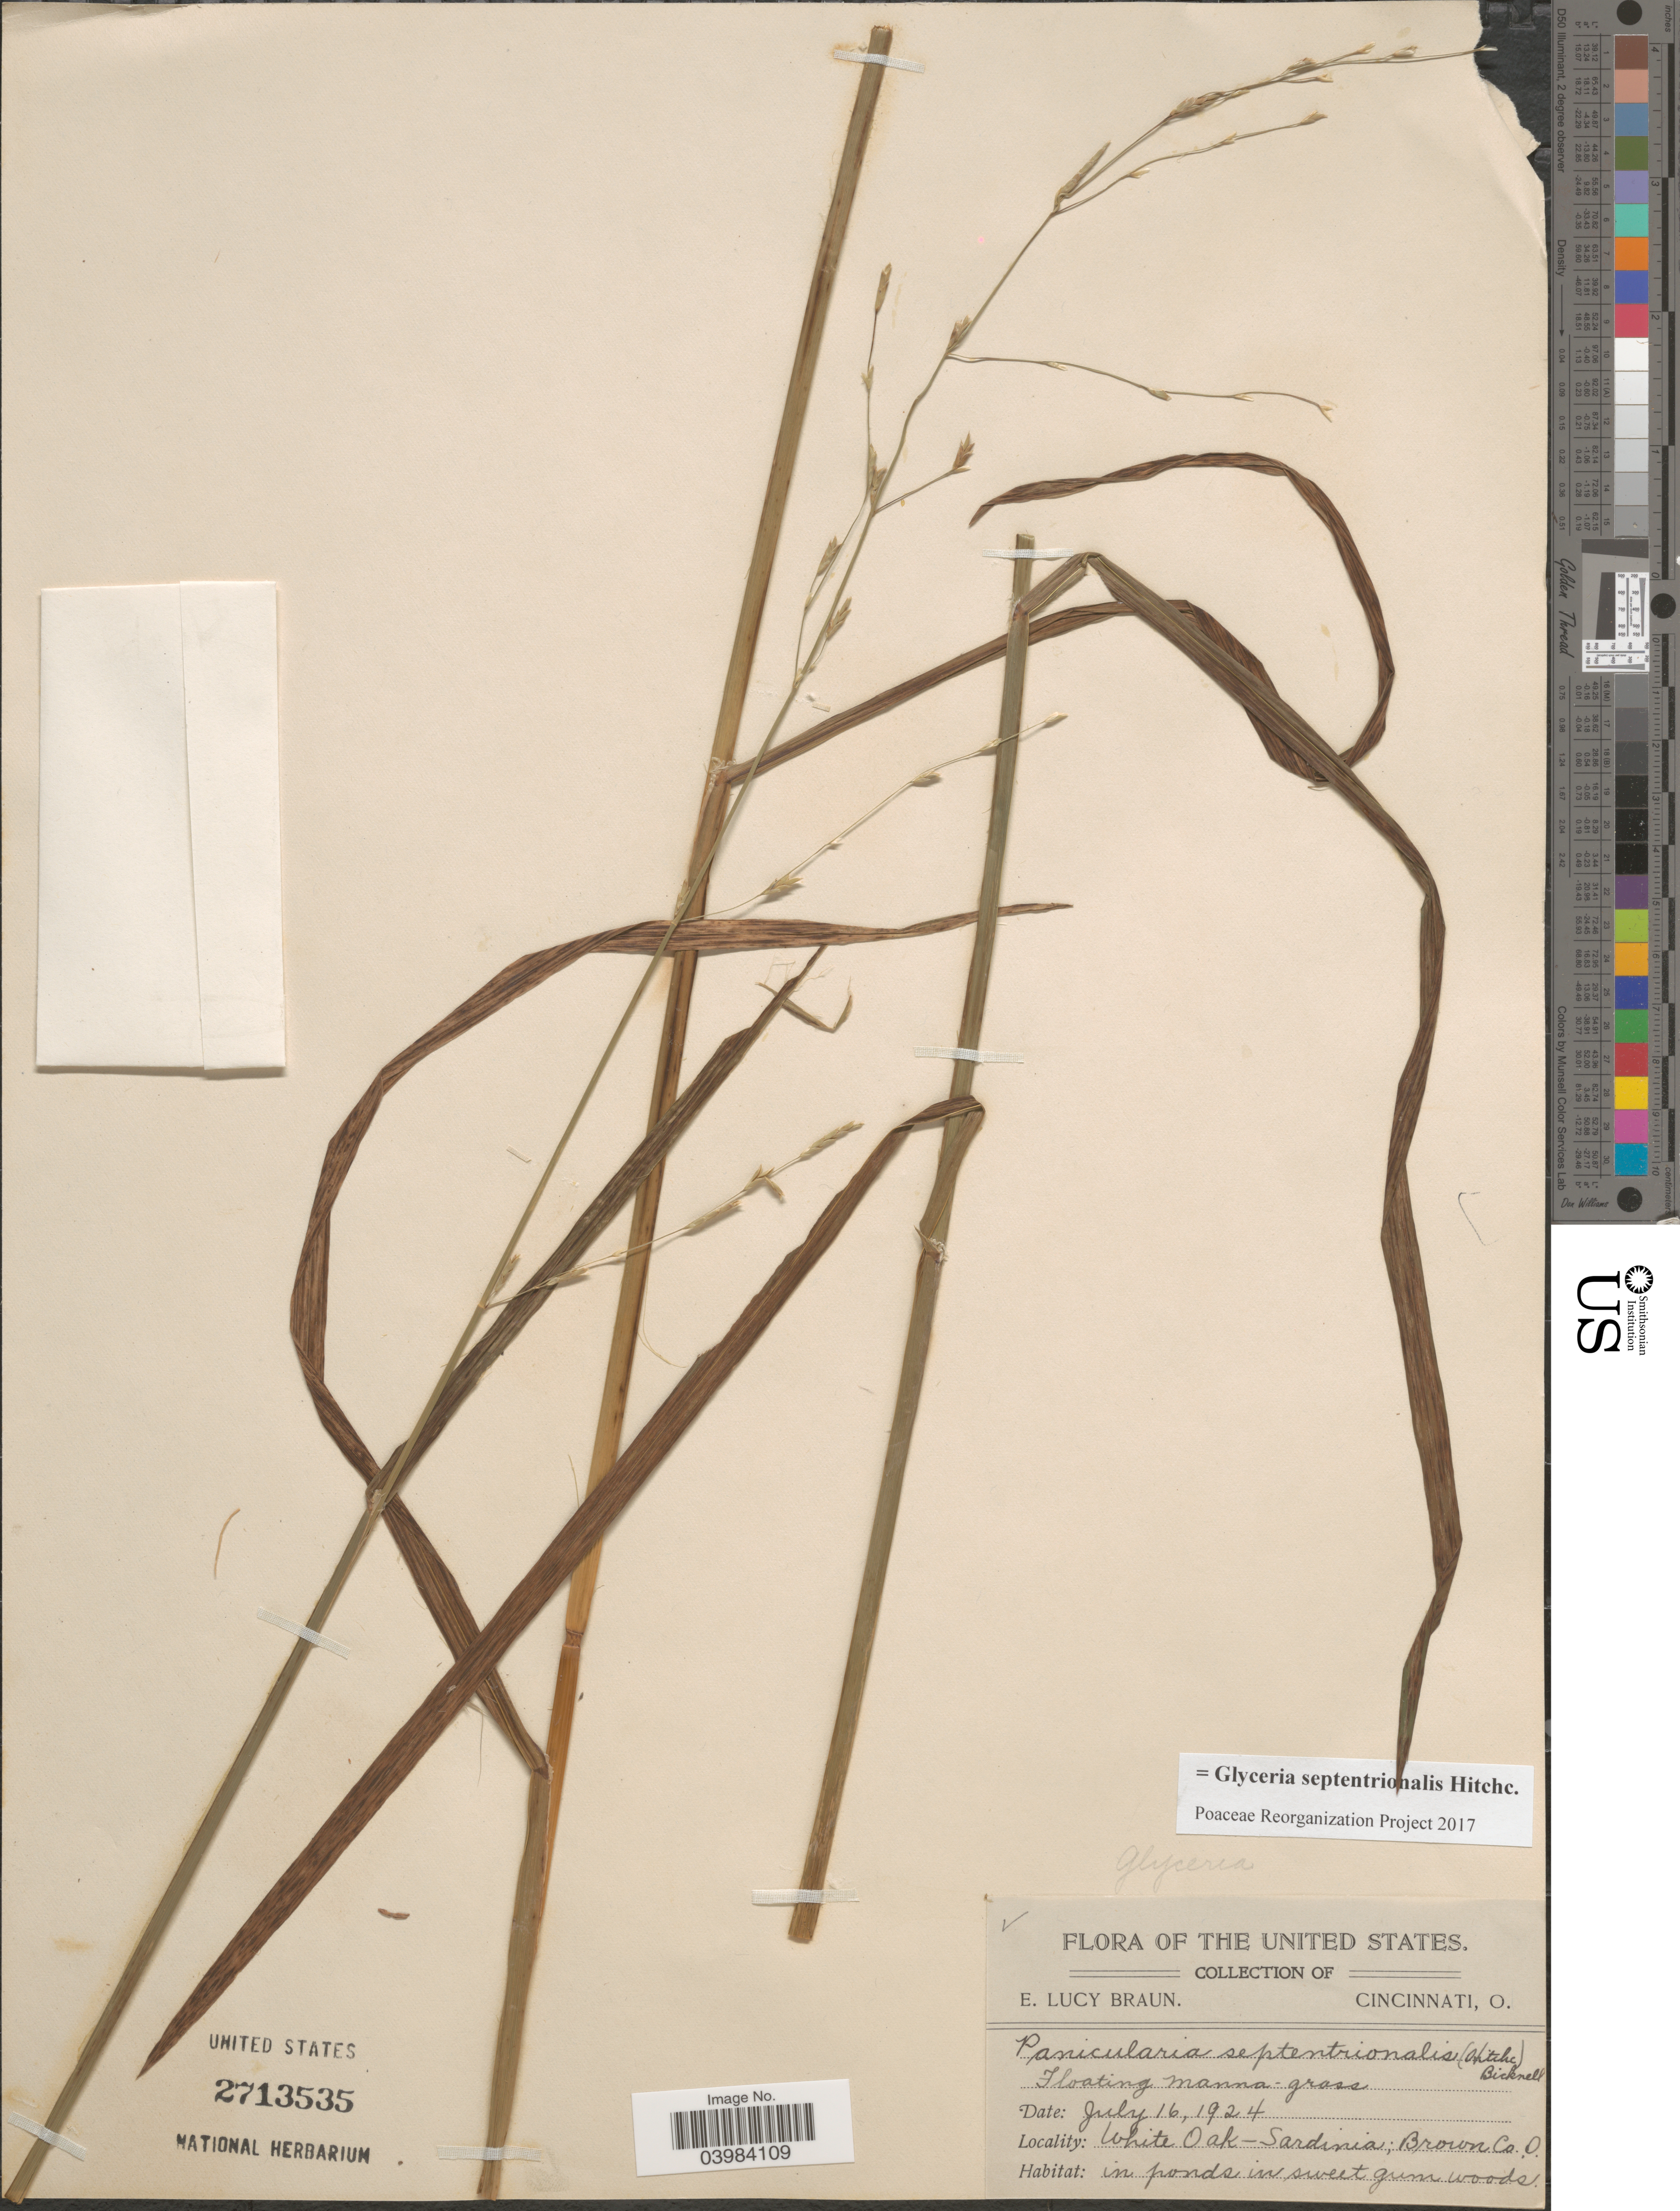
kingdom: Plantae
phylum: Tracheophyta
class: Liliopsida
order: Poales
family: Poaceae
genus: Glyceria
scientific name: Glyceria septentrionalis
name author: Hitchc.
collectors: E. L. Braun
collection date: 1924-07-16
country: United States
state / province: Ohio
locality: White Oak- Sardinia; Brown Co.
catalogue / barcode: US 2713535